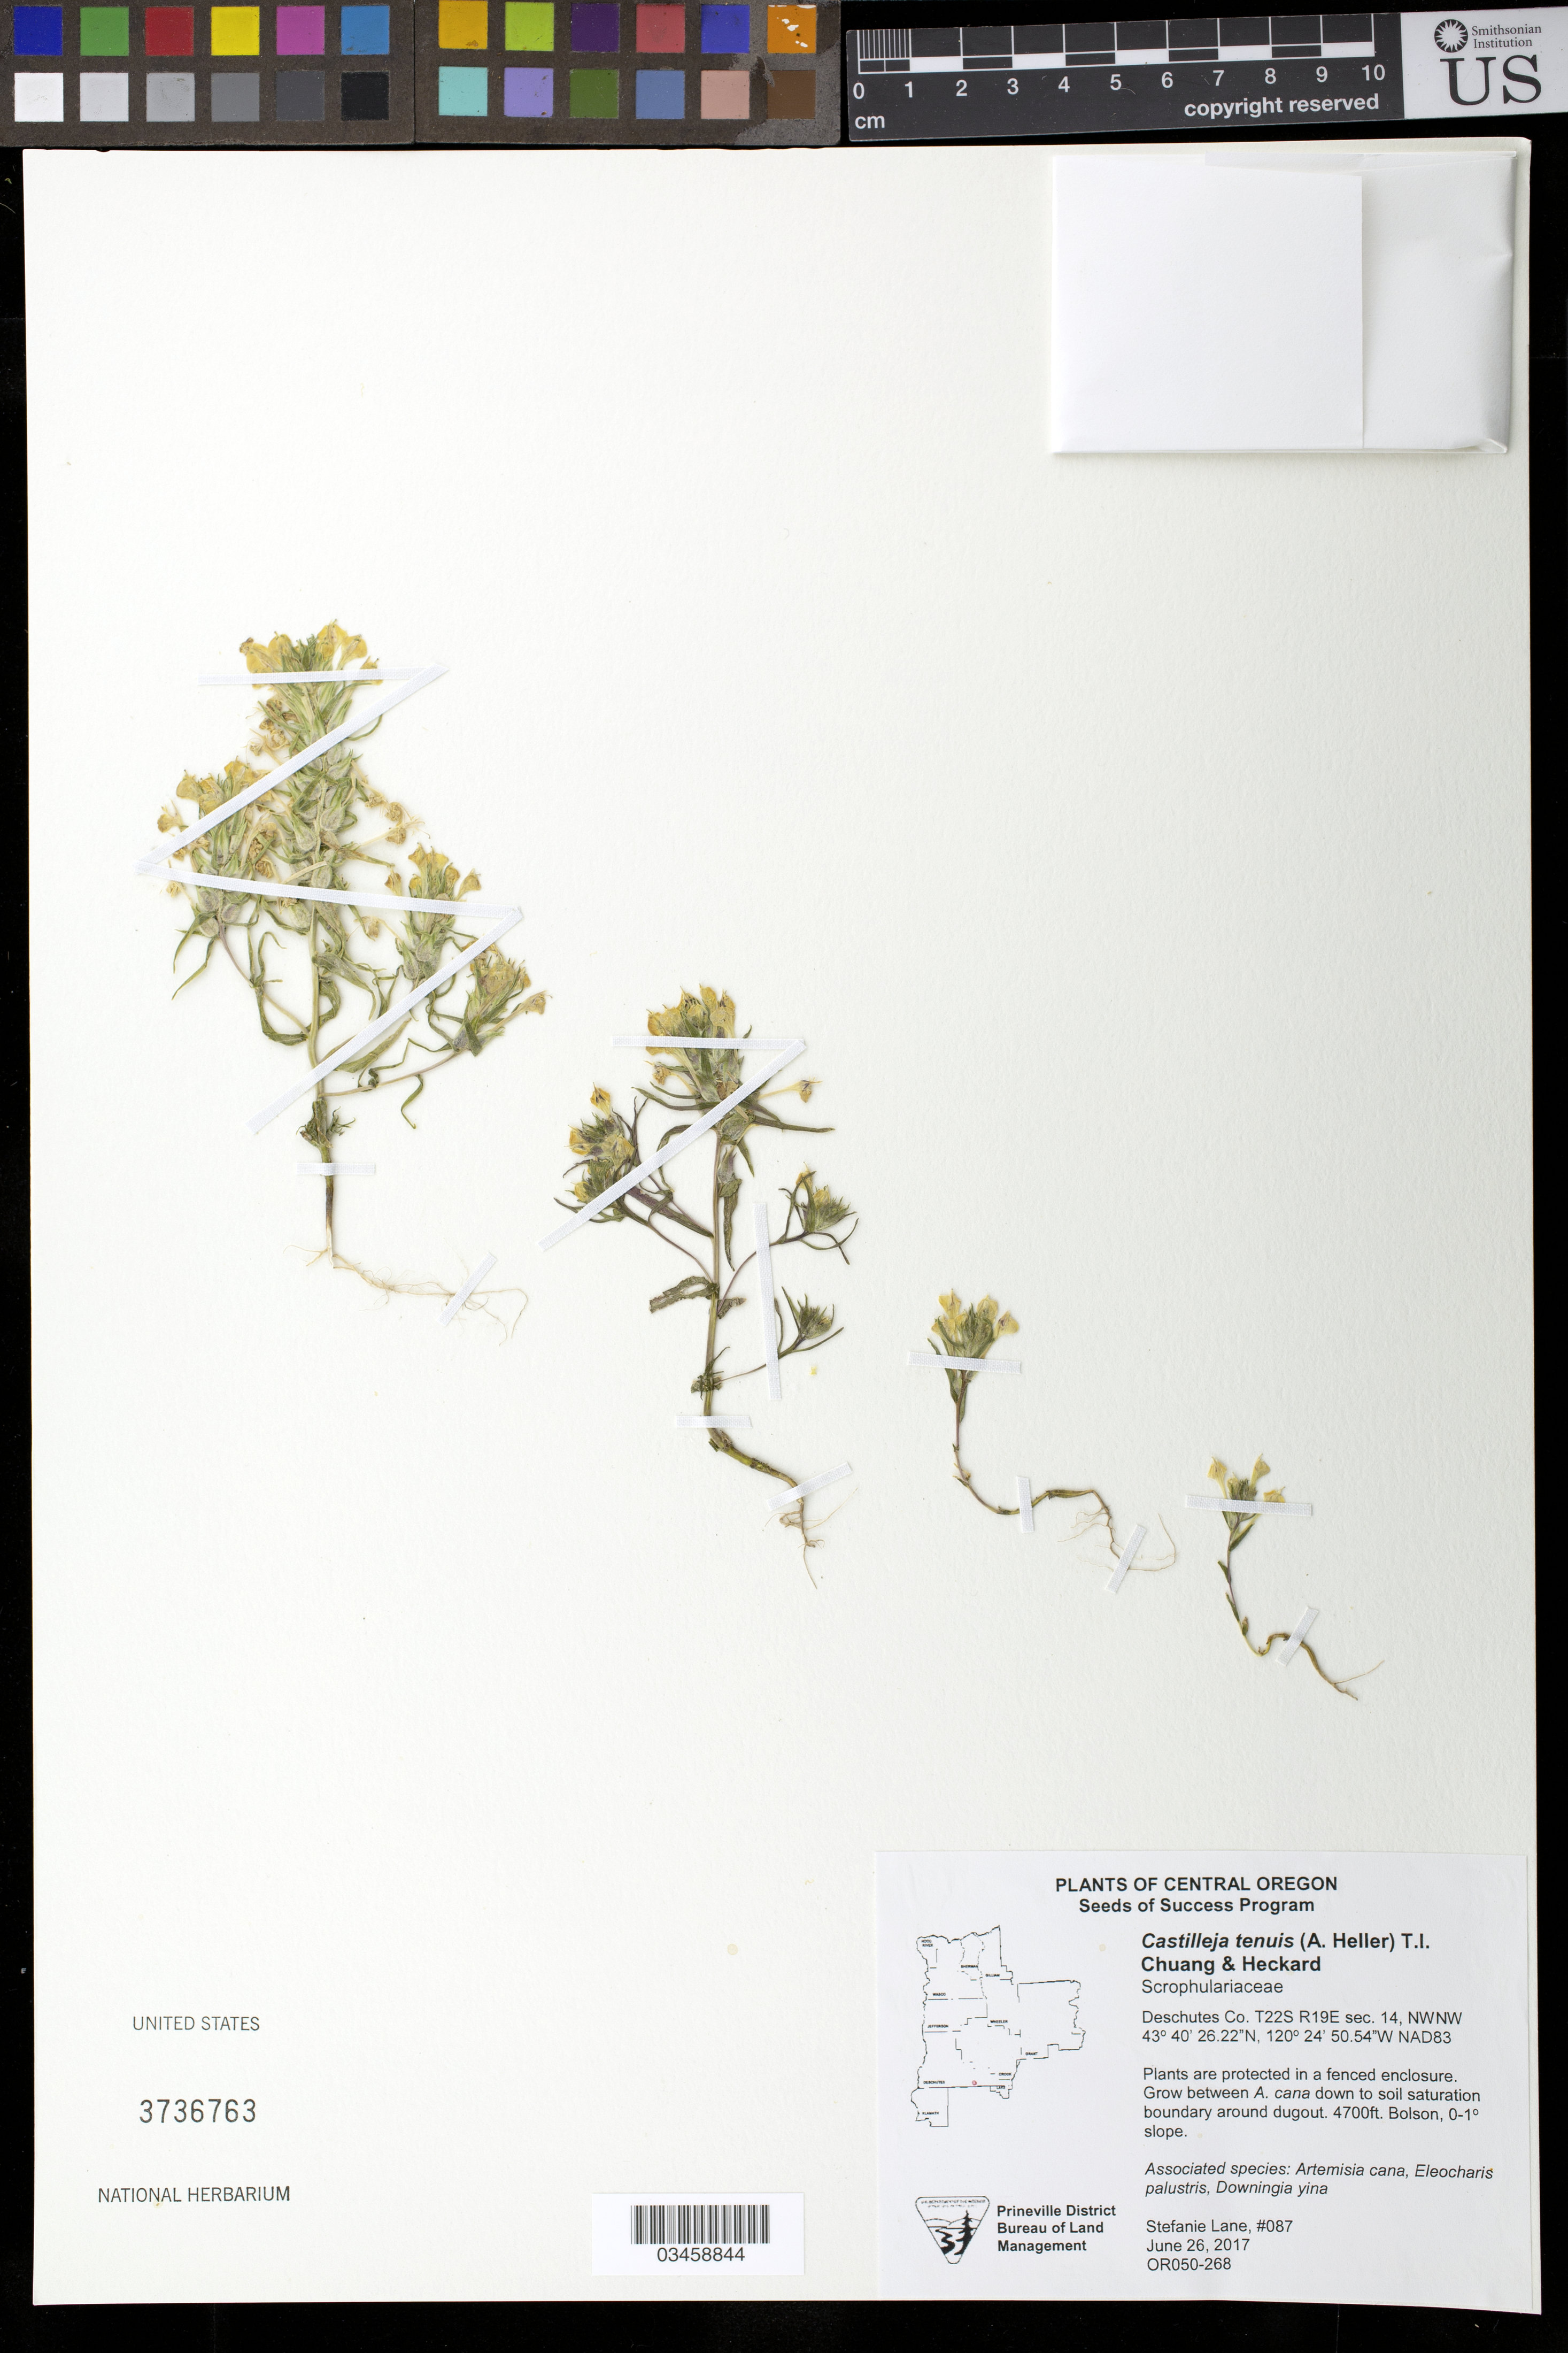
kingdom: Plantae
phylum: Tracheophyta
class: Magnoliopsida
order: Lamiales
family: Orobanchaceae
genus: Castilleja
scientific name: Castilleja tenuis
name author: (A. Heller) T.I. Chuang & Heckard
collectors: S. Lane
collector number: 087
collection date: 2017-06-26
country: United States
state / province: Oregon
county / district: Deschutes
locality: T22S R19E, sec. 14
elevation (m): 1433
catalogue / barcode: US 3736763